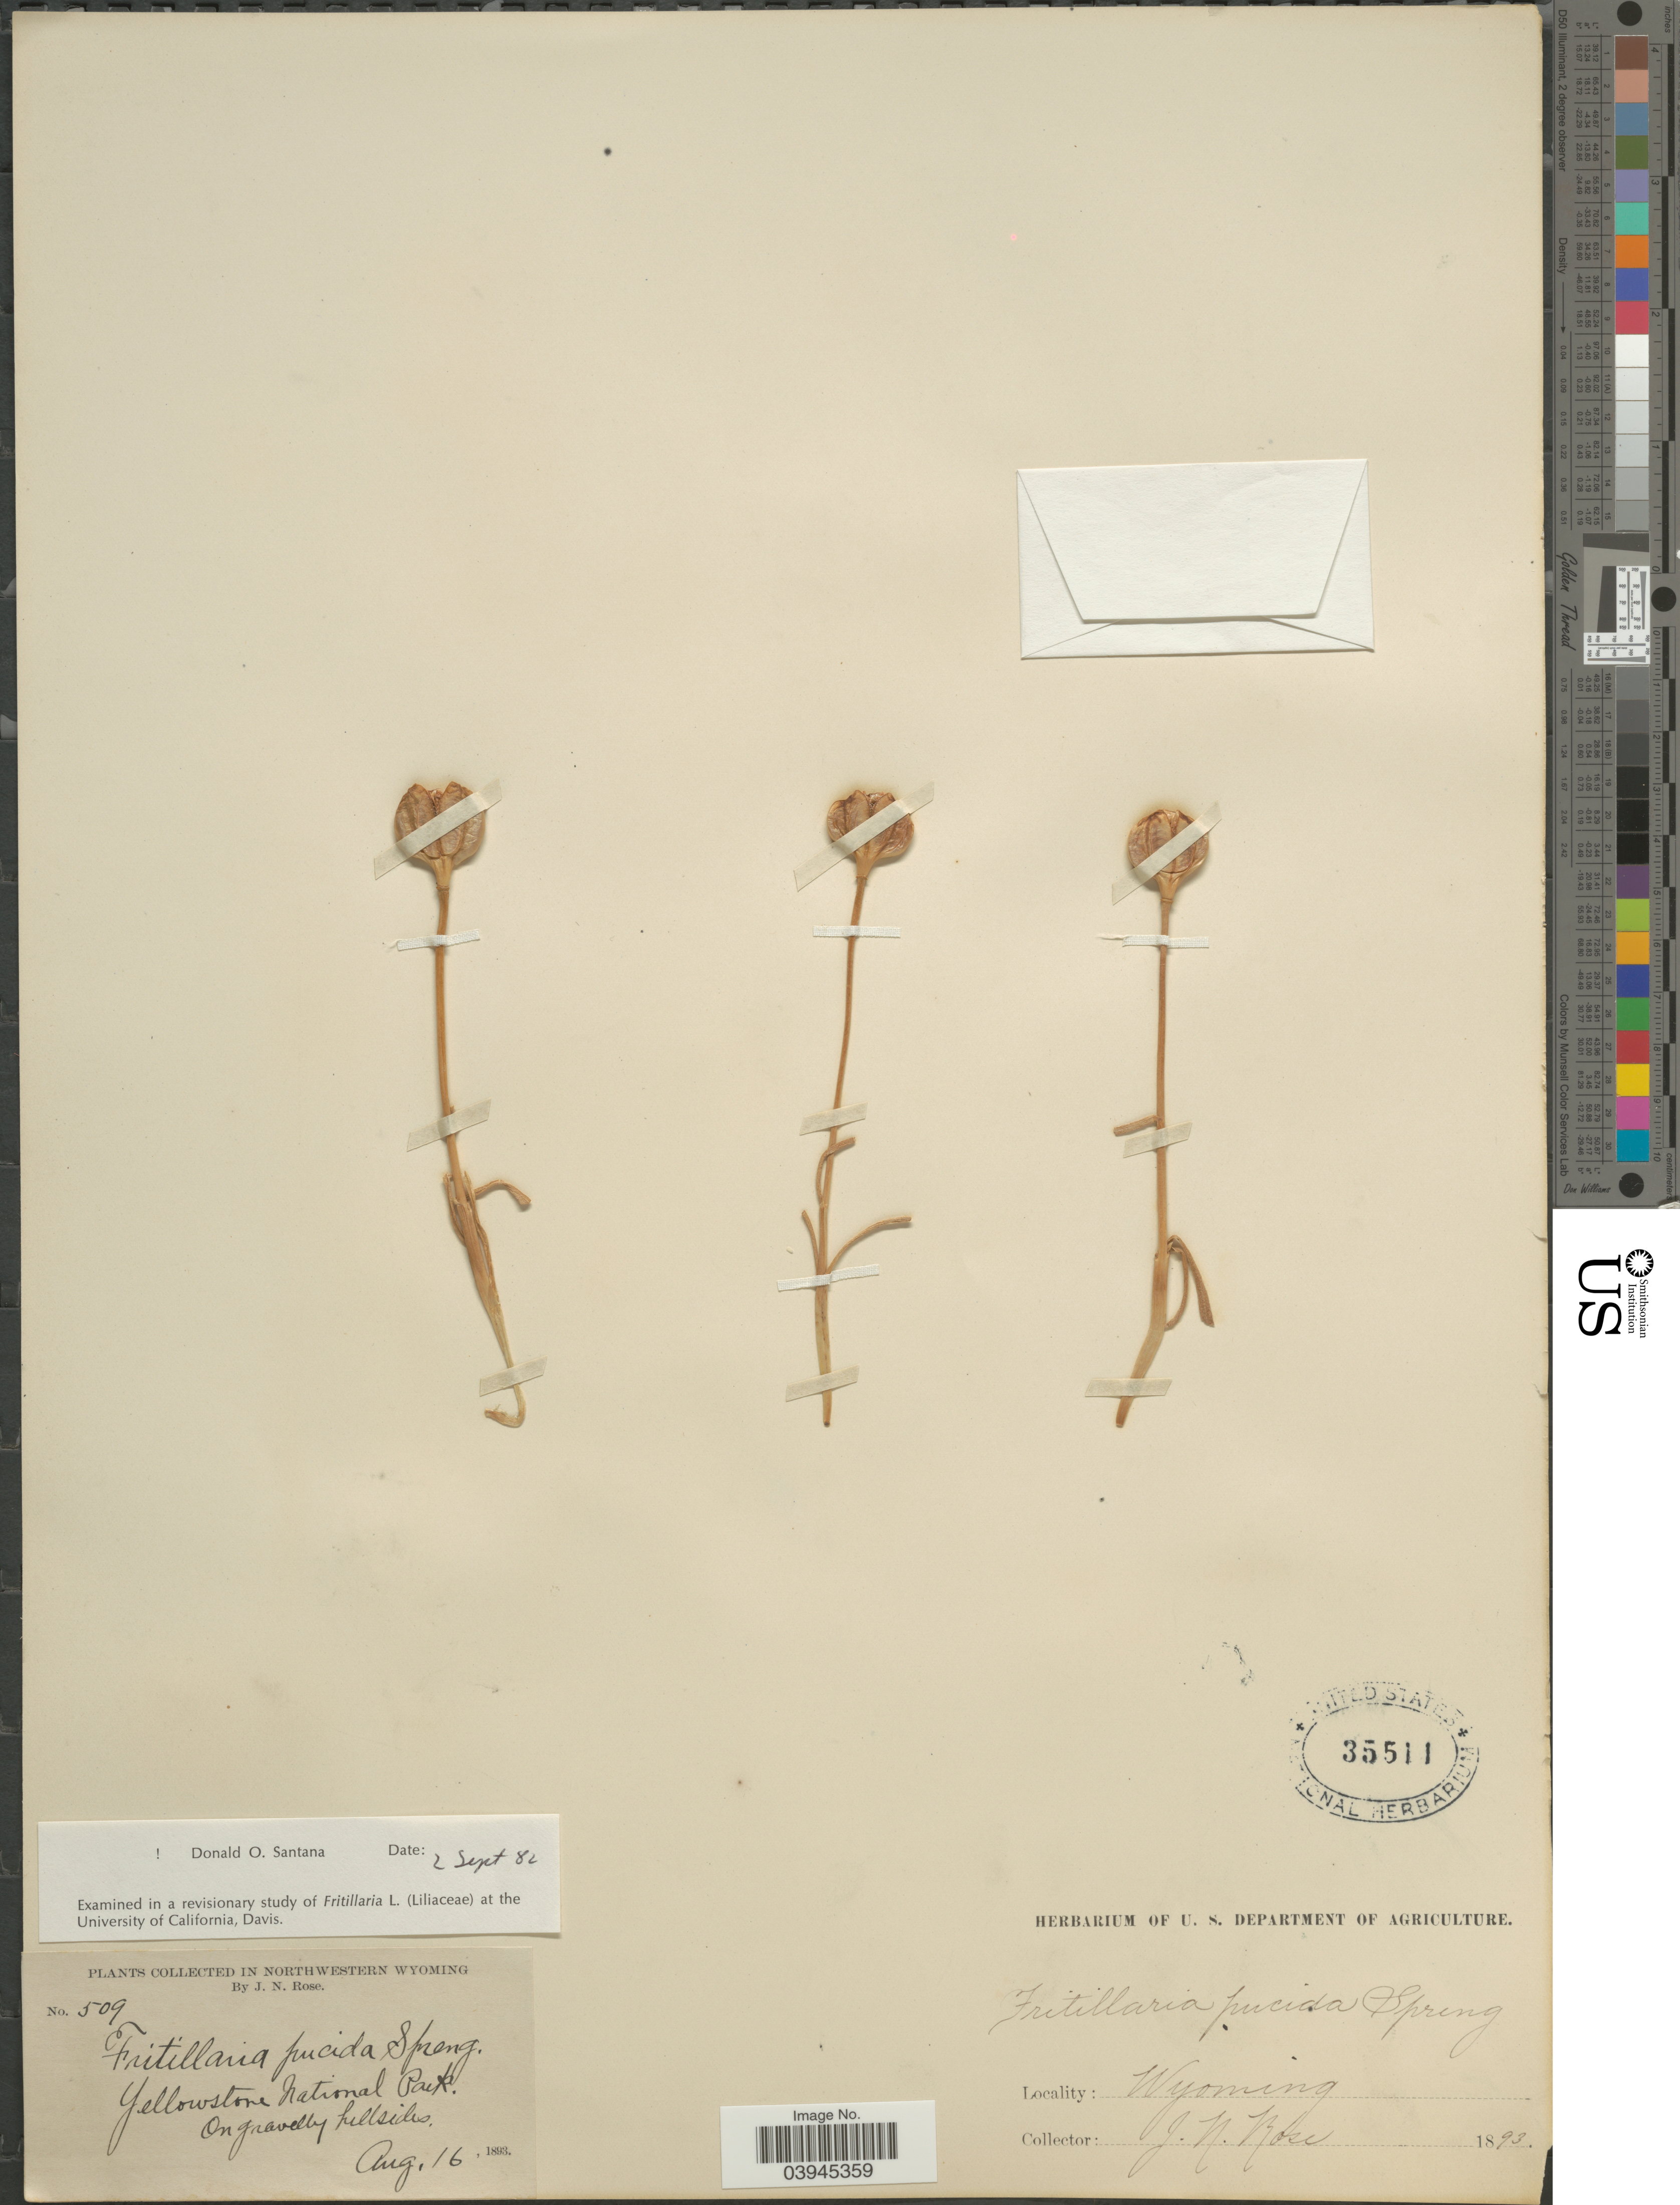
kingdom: Plantae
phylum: Tracheophyta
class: Liliopsida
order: Liliales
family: Liliaceae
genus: Fritillaria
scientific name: Fritillaria pudica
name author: (Pursh) Spreng.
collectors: J. N. Rose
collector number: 509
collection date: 1893-08-16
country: United States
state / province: Wyoming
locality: Northwestern Wyoming. Yellowstone National Park.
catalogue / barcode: US 35511